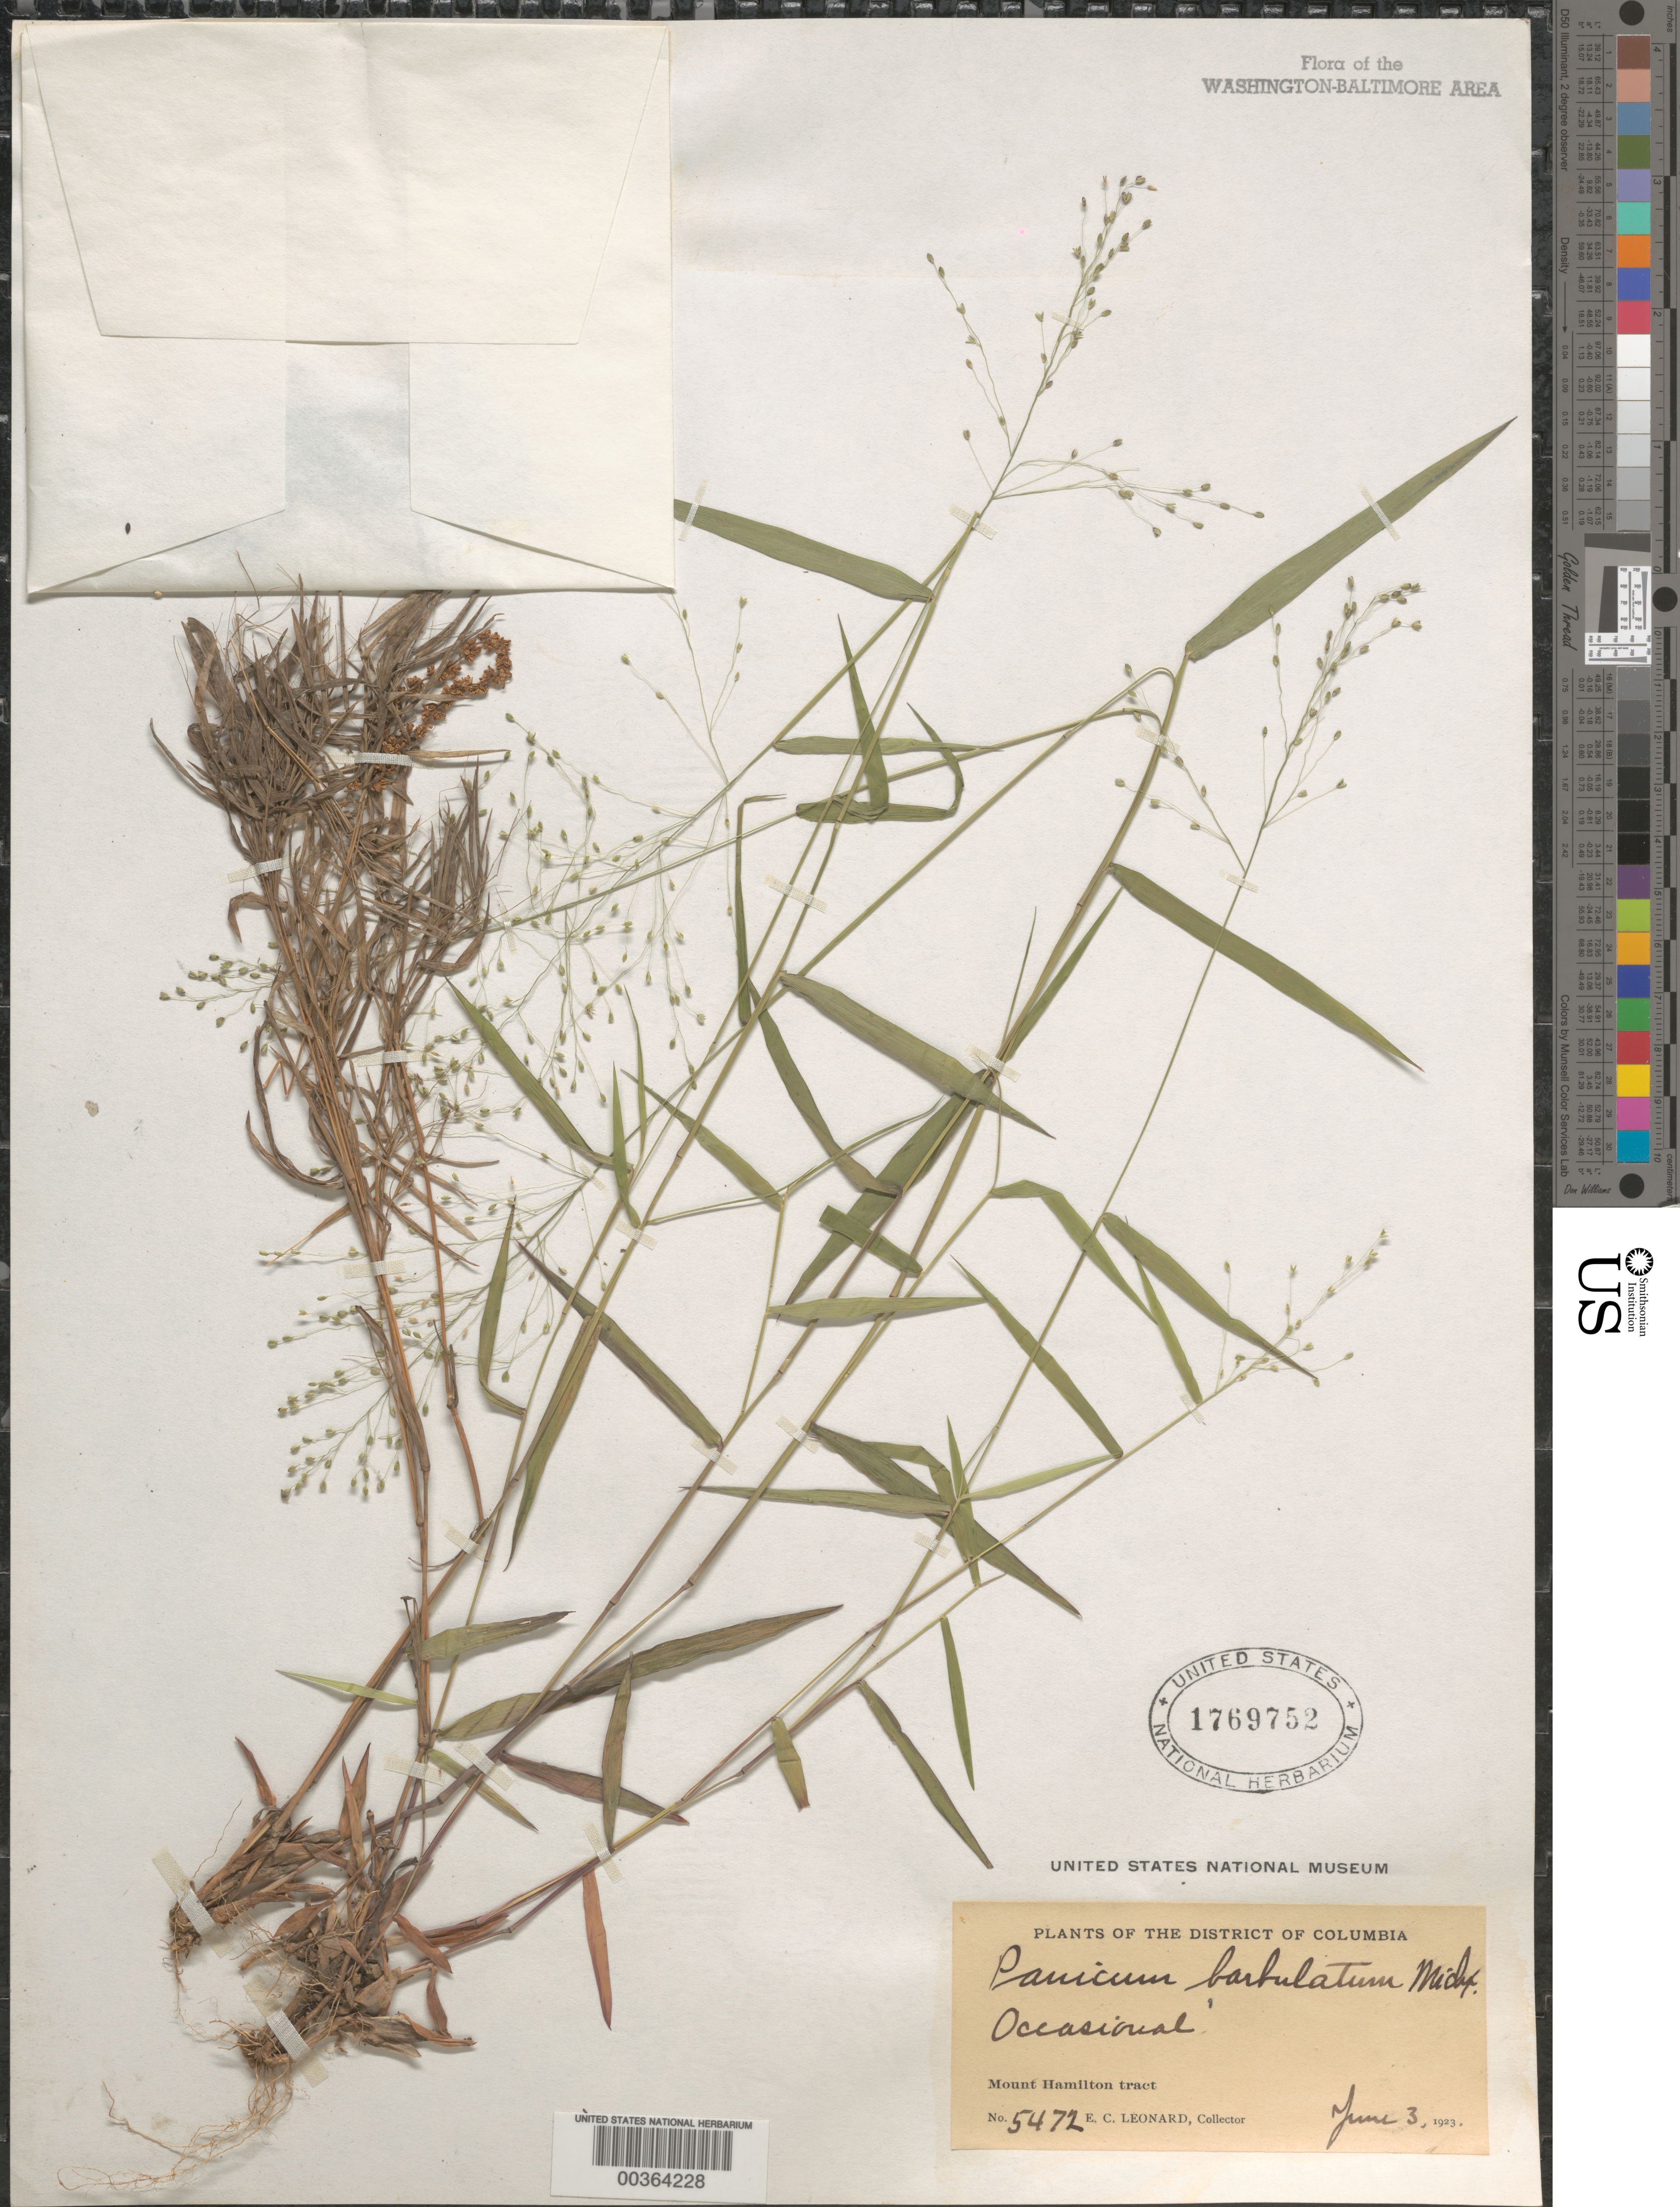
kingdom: Plantae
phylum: Tracheophyta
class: Liliopsida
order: Poales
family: Poaceae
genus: Dichanthelium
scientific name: Dichanthelium dichotomum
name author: (L.) Gould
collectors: E. C. Leonard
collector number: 5472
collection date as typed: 03 Jun 1923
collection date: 1923-06-03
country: United States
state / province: District of Columbia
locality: Mount Hamilton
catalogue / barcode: US 1769752